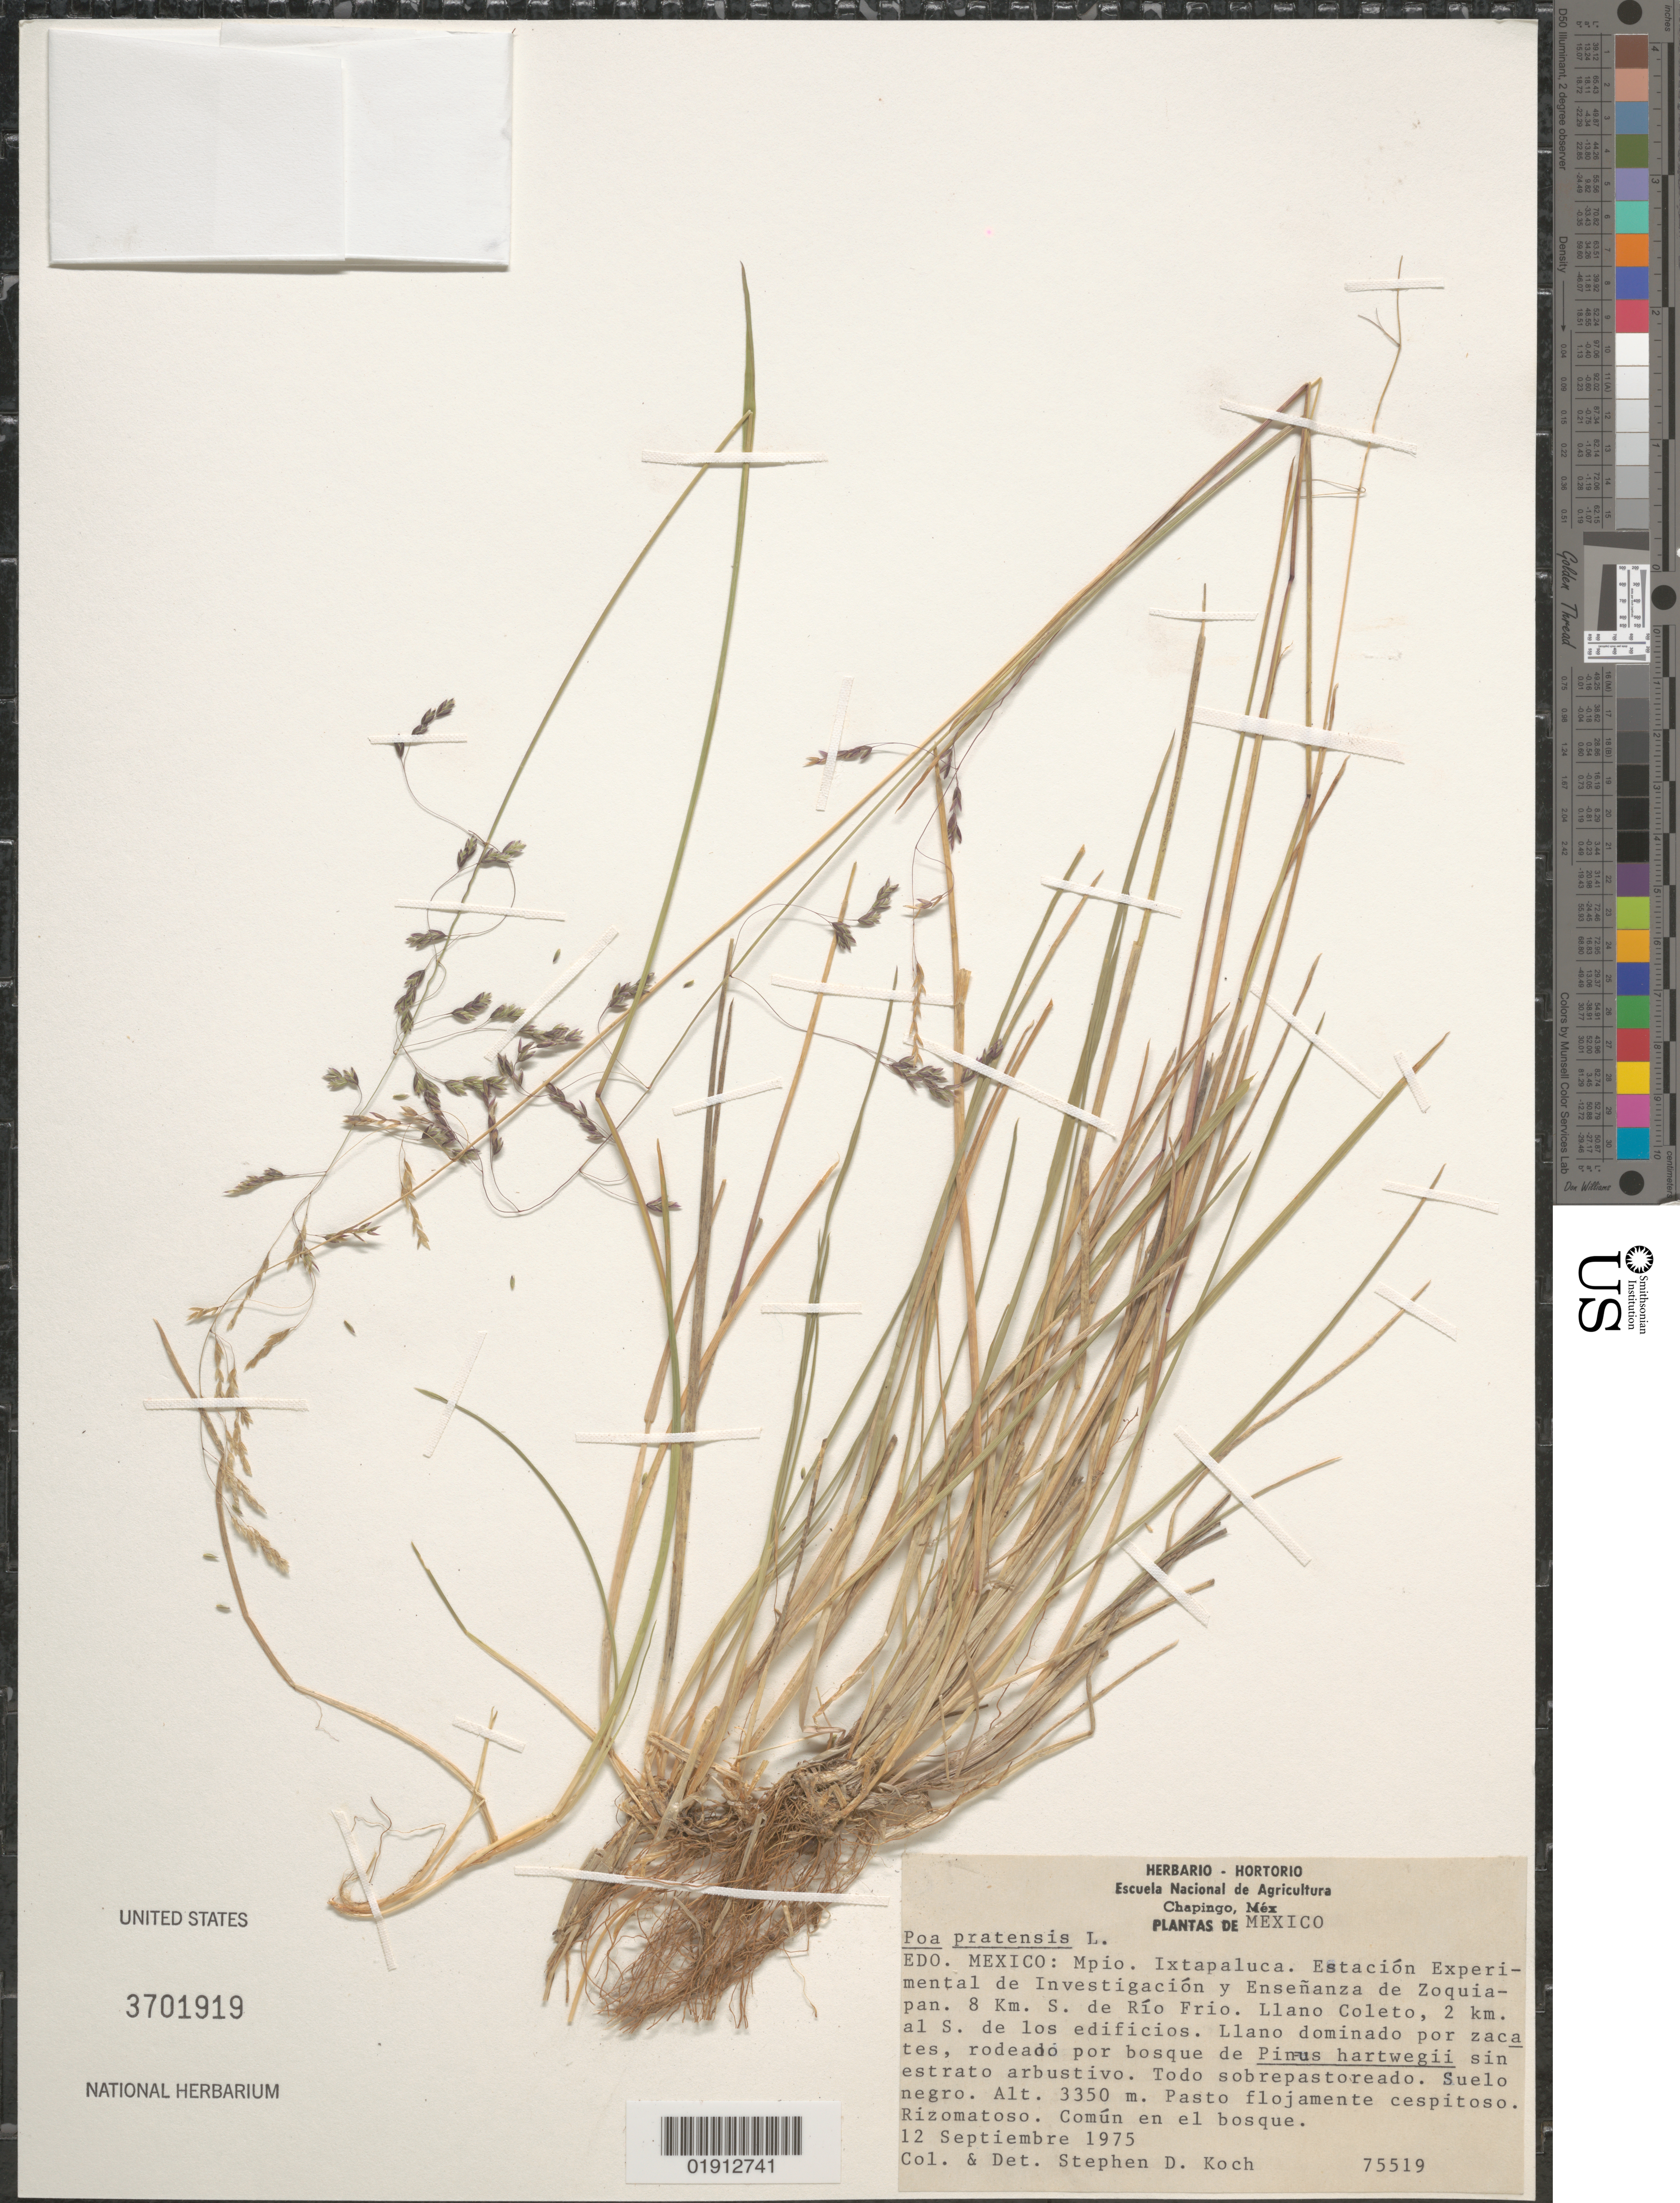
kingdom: Plantae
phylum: Tracheophyta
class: Liliopsida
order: Poales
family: Poaceae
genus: Poa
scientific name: Poa pratensis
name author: L.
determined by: Koch, S. D.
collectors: S. D. Koch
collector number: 75519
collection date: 1975-09-12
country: Mexico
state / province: México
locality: Mpio. Ixtapaluca. Estación Experimental de Investigación and Enseñanza de Zoquia- pan. 8 Km. S. de Río Frió. Llano Coleto, 2 km. al S. de los edificios.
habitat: Comun en el bosque.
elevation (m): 3350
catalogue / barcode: US 3701919